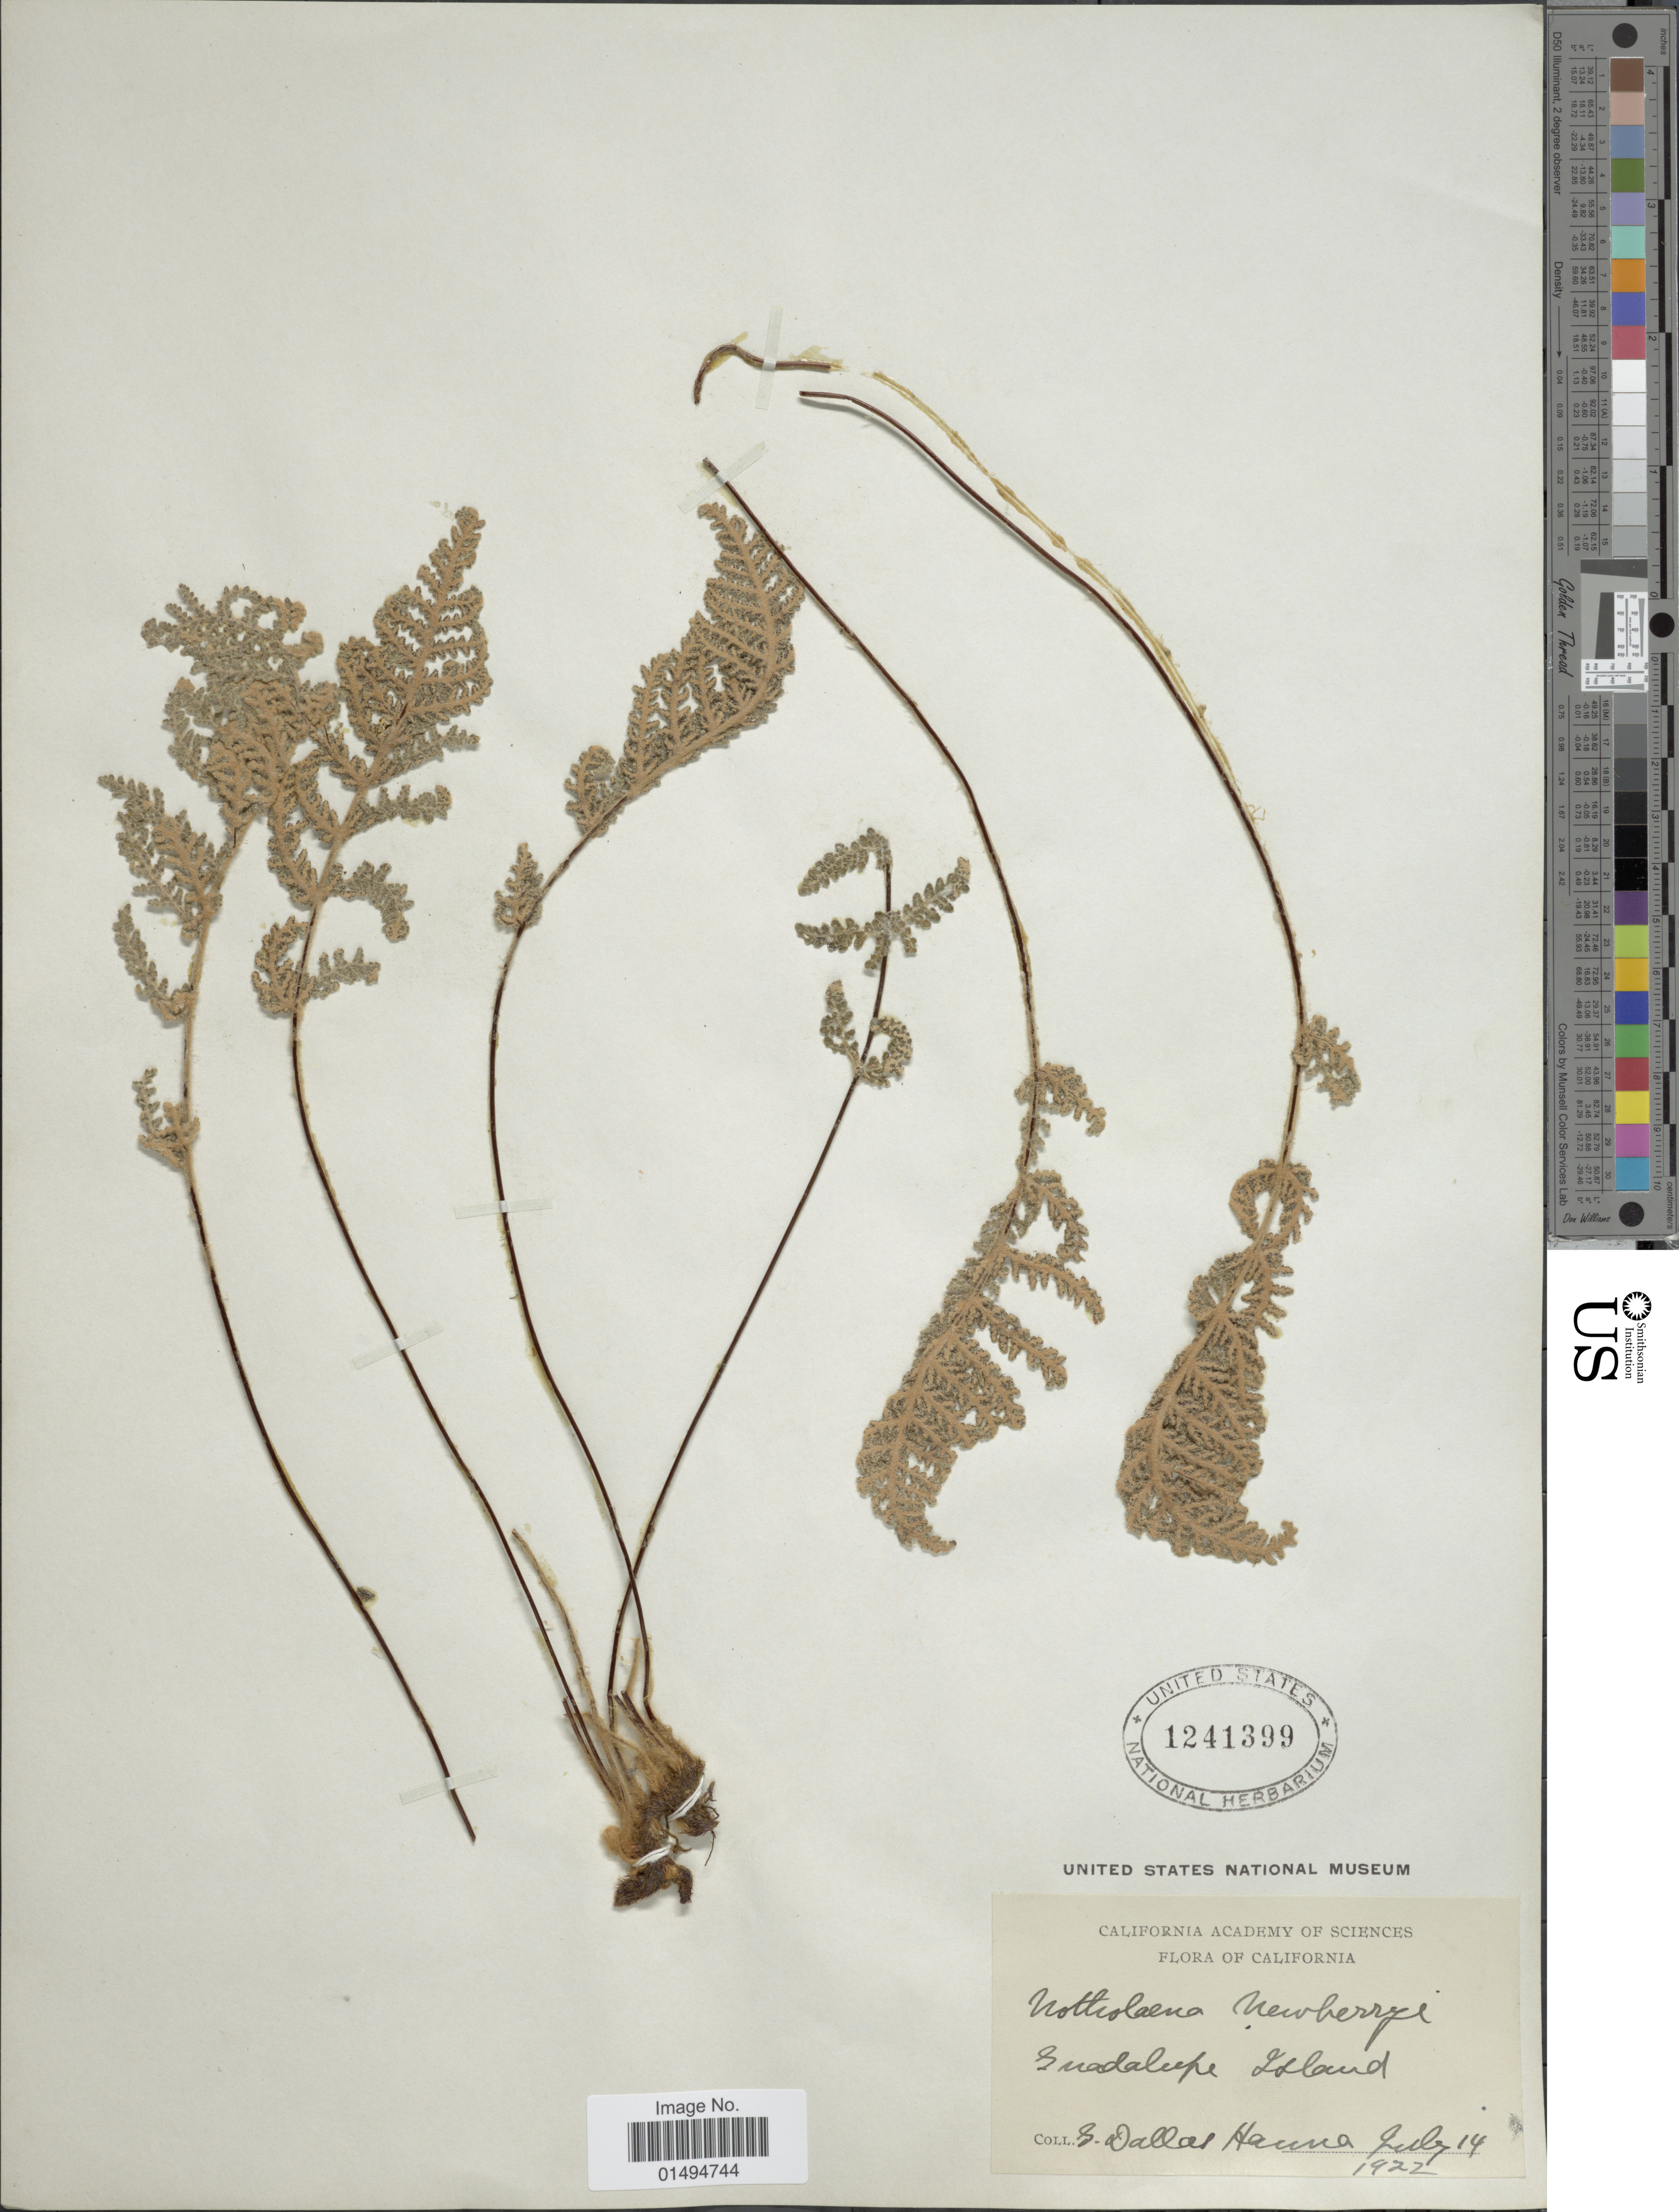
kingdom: Plantae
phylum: Tracheophyta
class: Polypodiopsida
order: Polypodiales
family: Pteridaceae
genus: Myriopteris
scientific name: Myriopteris newberryi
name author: (D.C. Eaton) Grusz & Windham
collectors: Dallas Hanna, G.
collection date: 1922-07-14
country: Mexico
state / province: Baja California Norte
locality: Guadalupe Island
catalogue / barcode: US 1241399